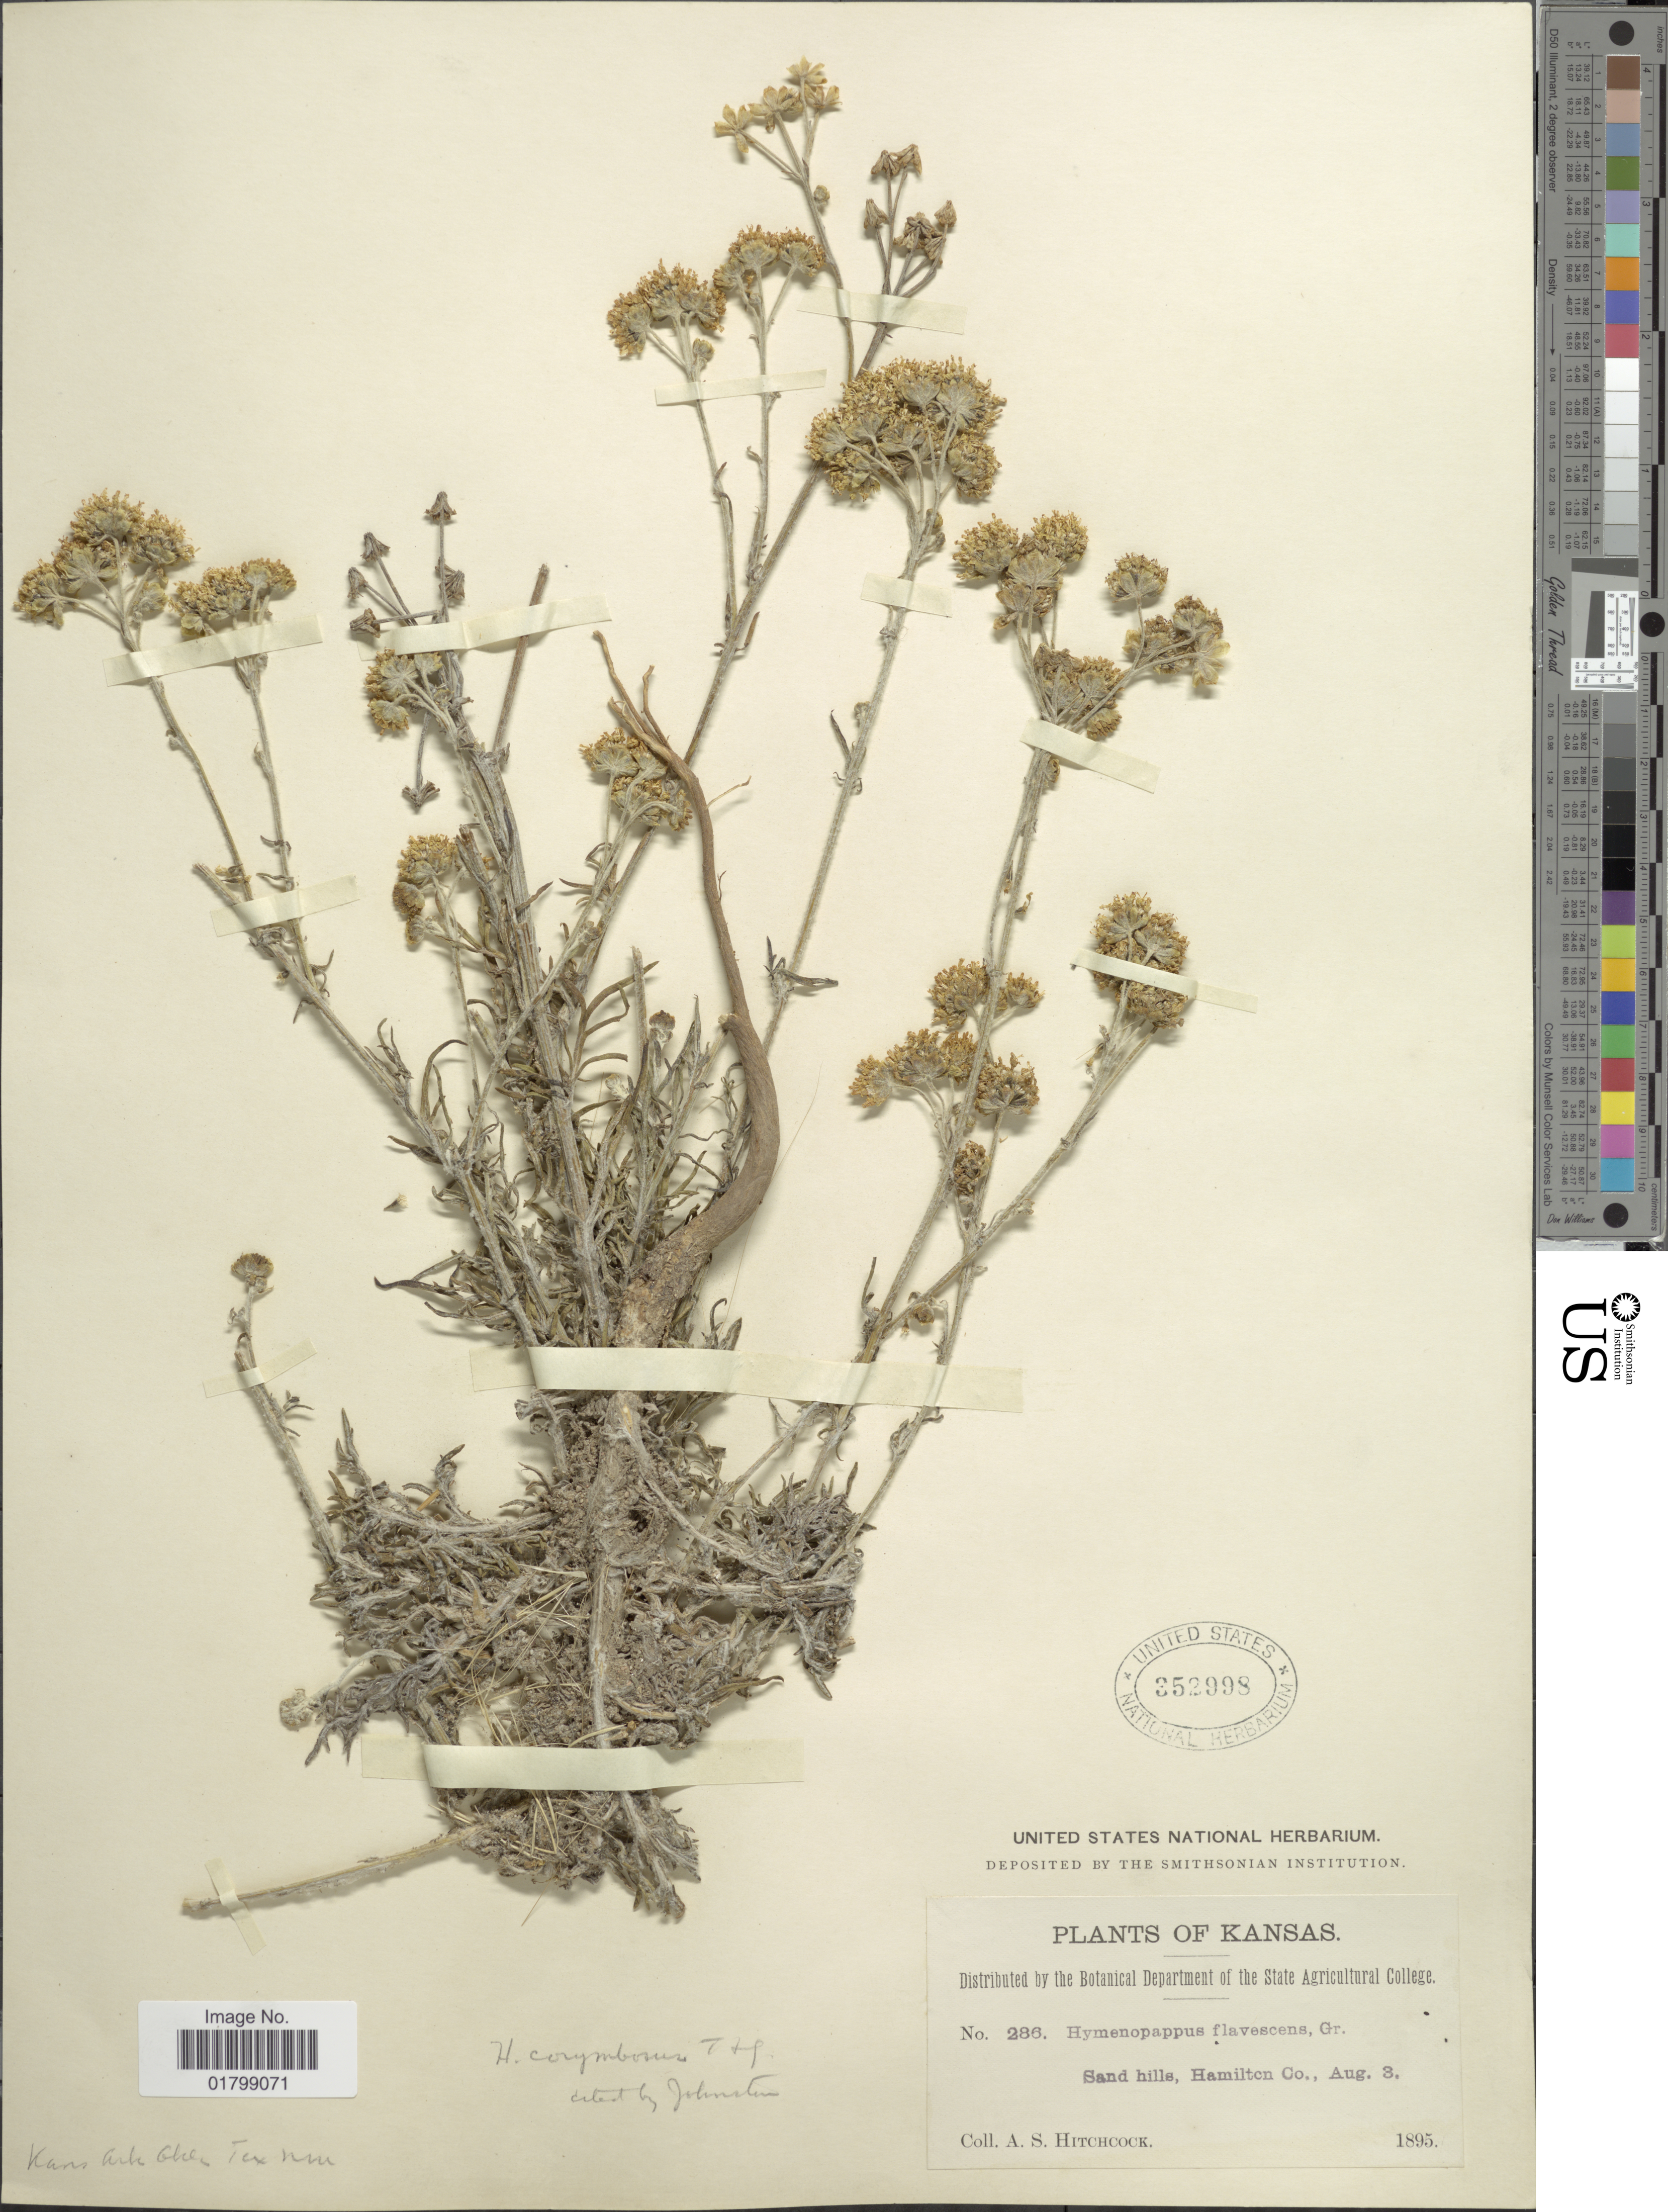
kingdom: Plantae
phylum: Tracheophyta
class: Magnoliopsida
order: Asterales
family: Asteraceae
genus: Hymenopappus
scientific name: Hymenopappus scabiosaeus var. corymbosus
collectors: A. S. Hitchcock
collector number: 286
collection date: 1895-08-03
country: United States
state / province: Kansas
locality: Sand hills, Hamilton Co.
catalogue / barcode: US 352998